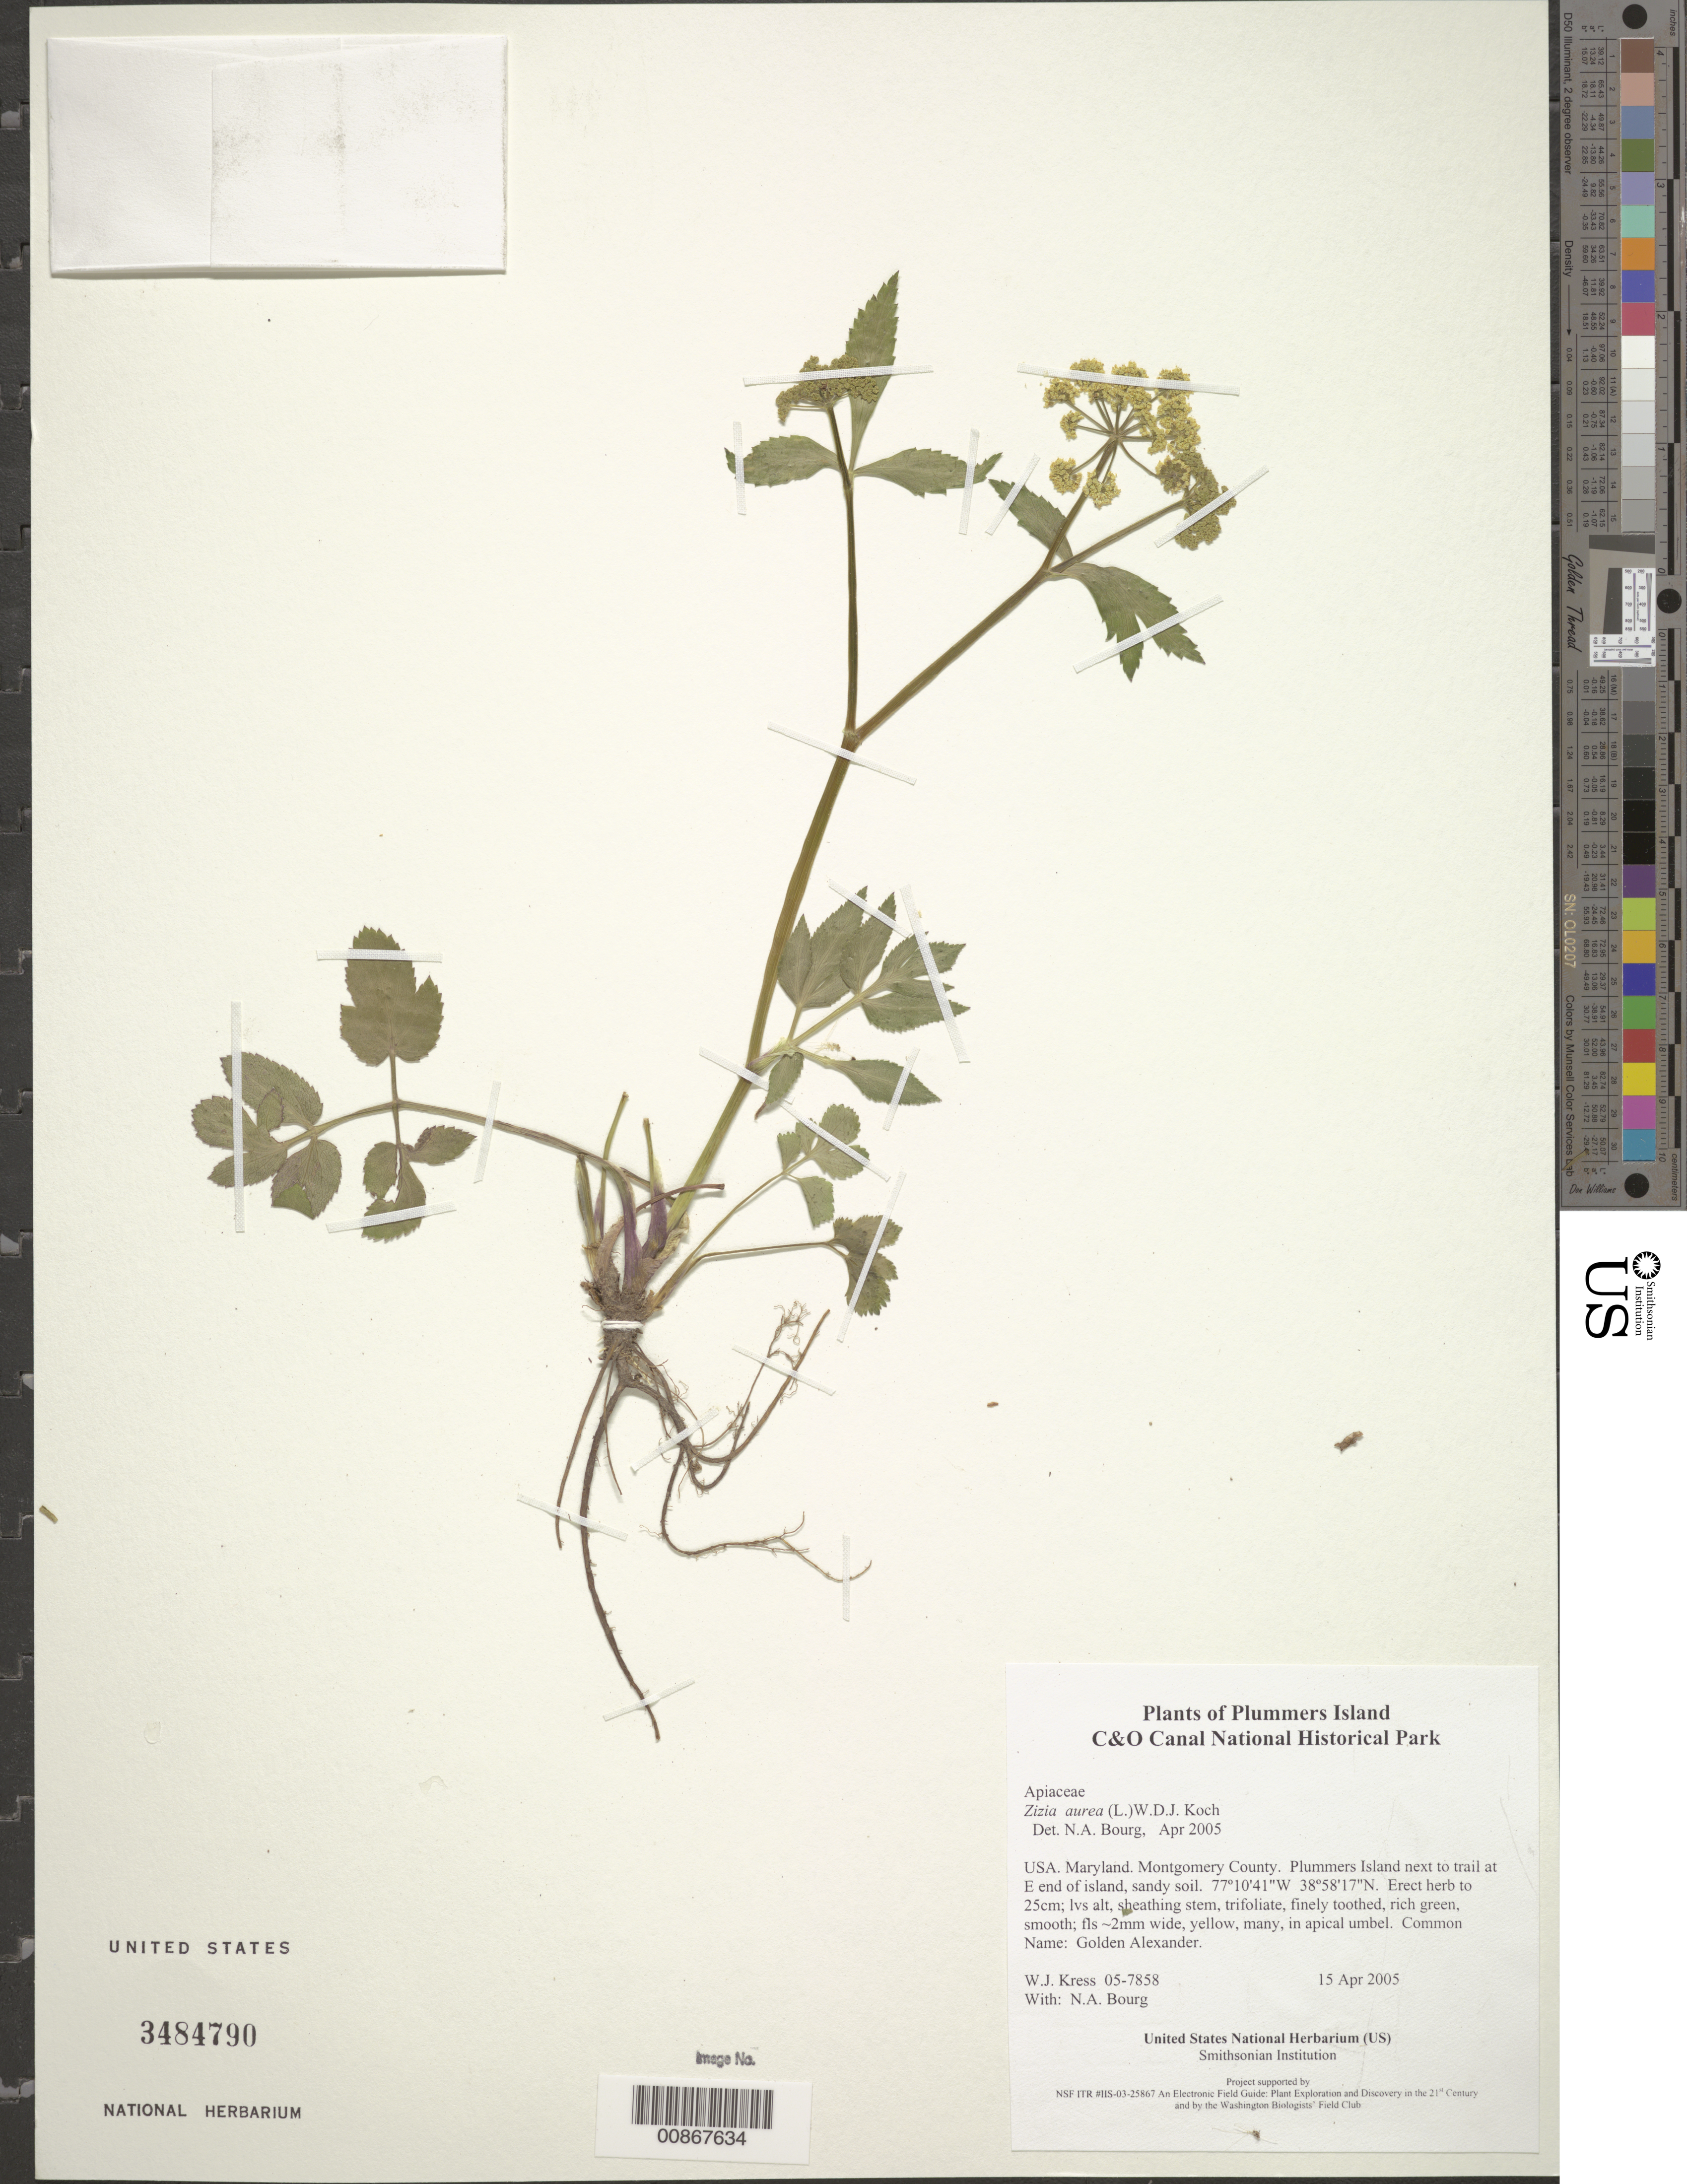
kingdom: Plantae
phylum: Tracheophyta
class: Magnoliopsida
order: Apiales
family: Apiaceae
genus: Zizia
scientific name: Zizia aurea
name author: (L.) Koch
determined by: Bourg, N. A.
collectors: W. J. Kress & N. A. Bourg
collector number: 05-7858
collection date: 2005-04-15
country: United States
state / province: Maryland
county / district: Montgomery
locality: Chesapeake and Ohio Canal National Historical Park, Plummers Island next to trail at E end of island, sandy soil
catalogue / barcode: US 3484790